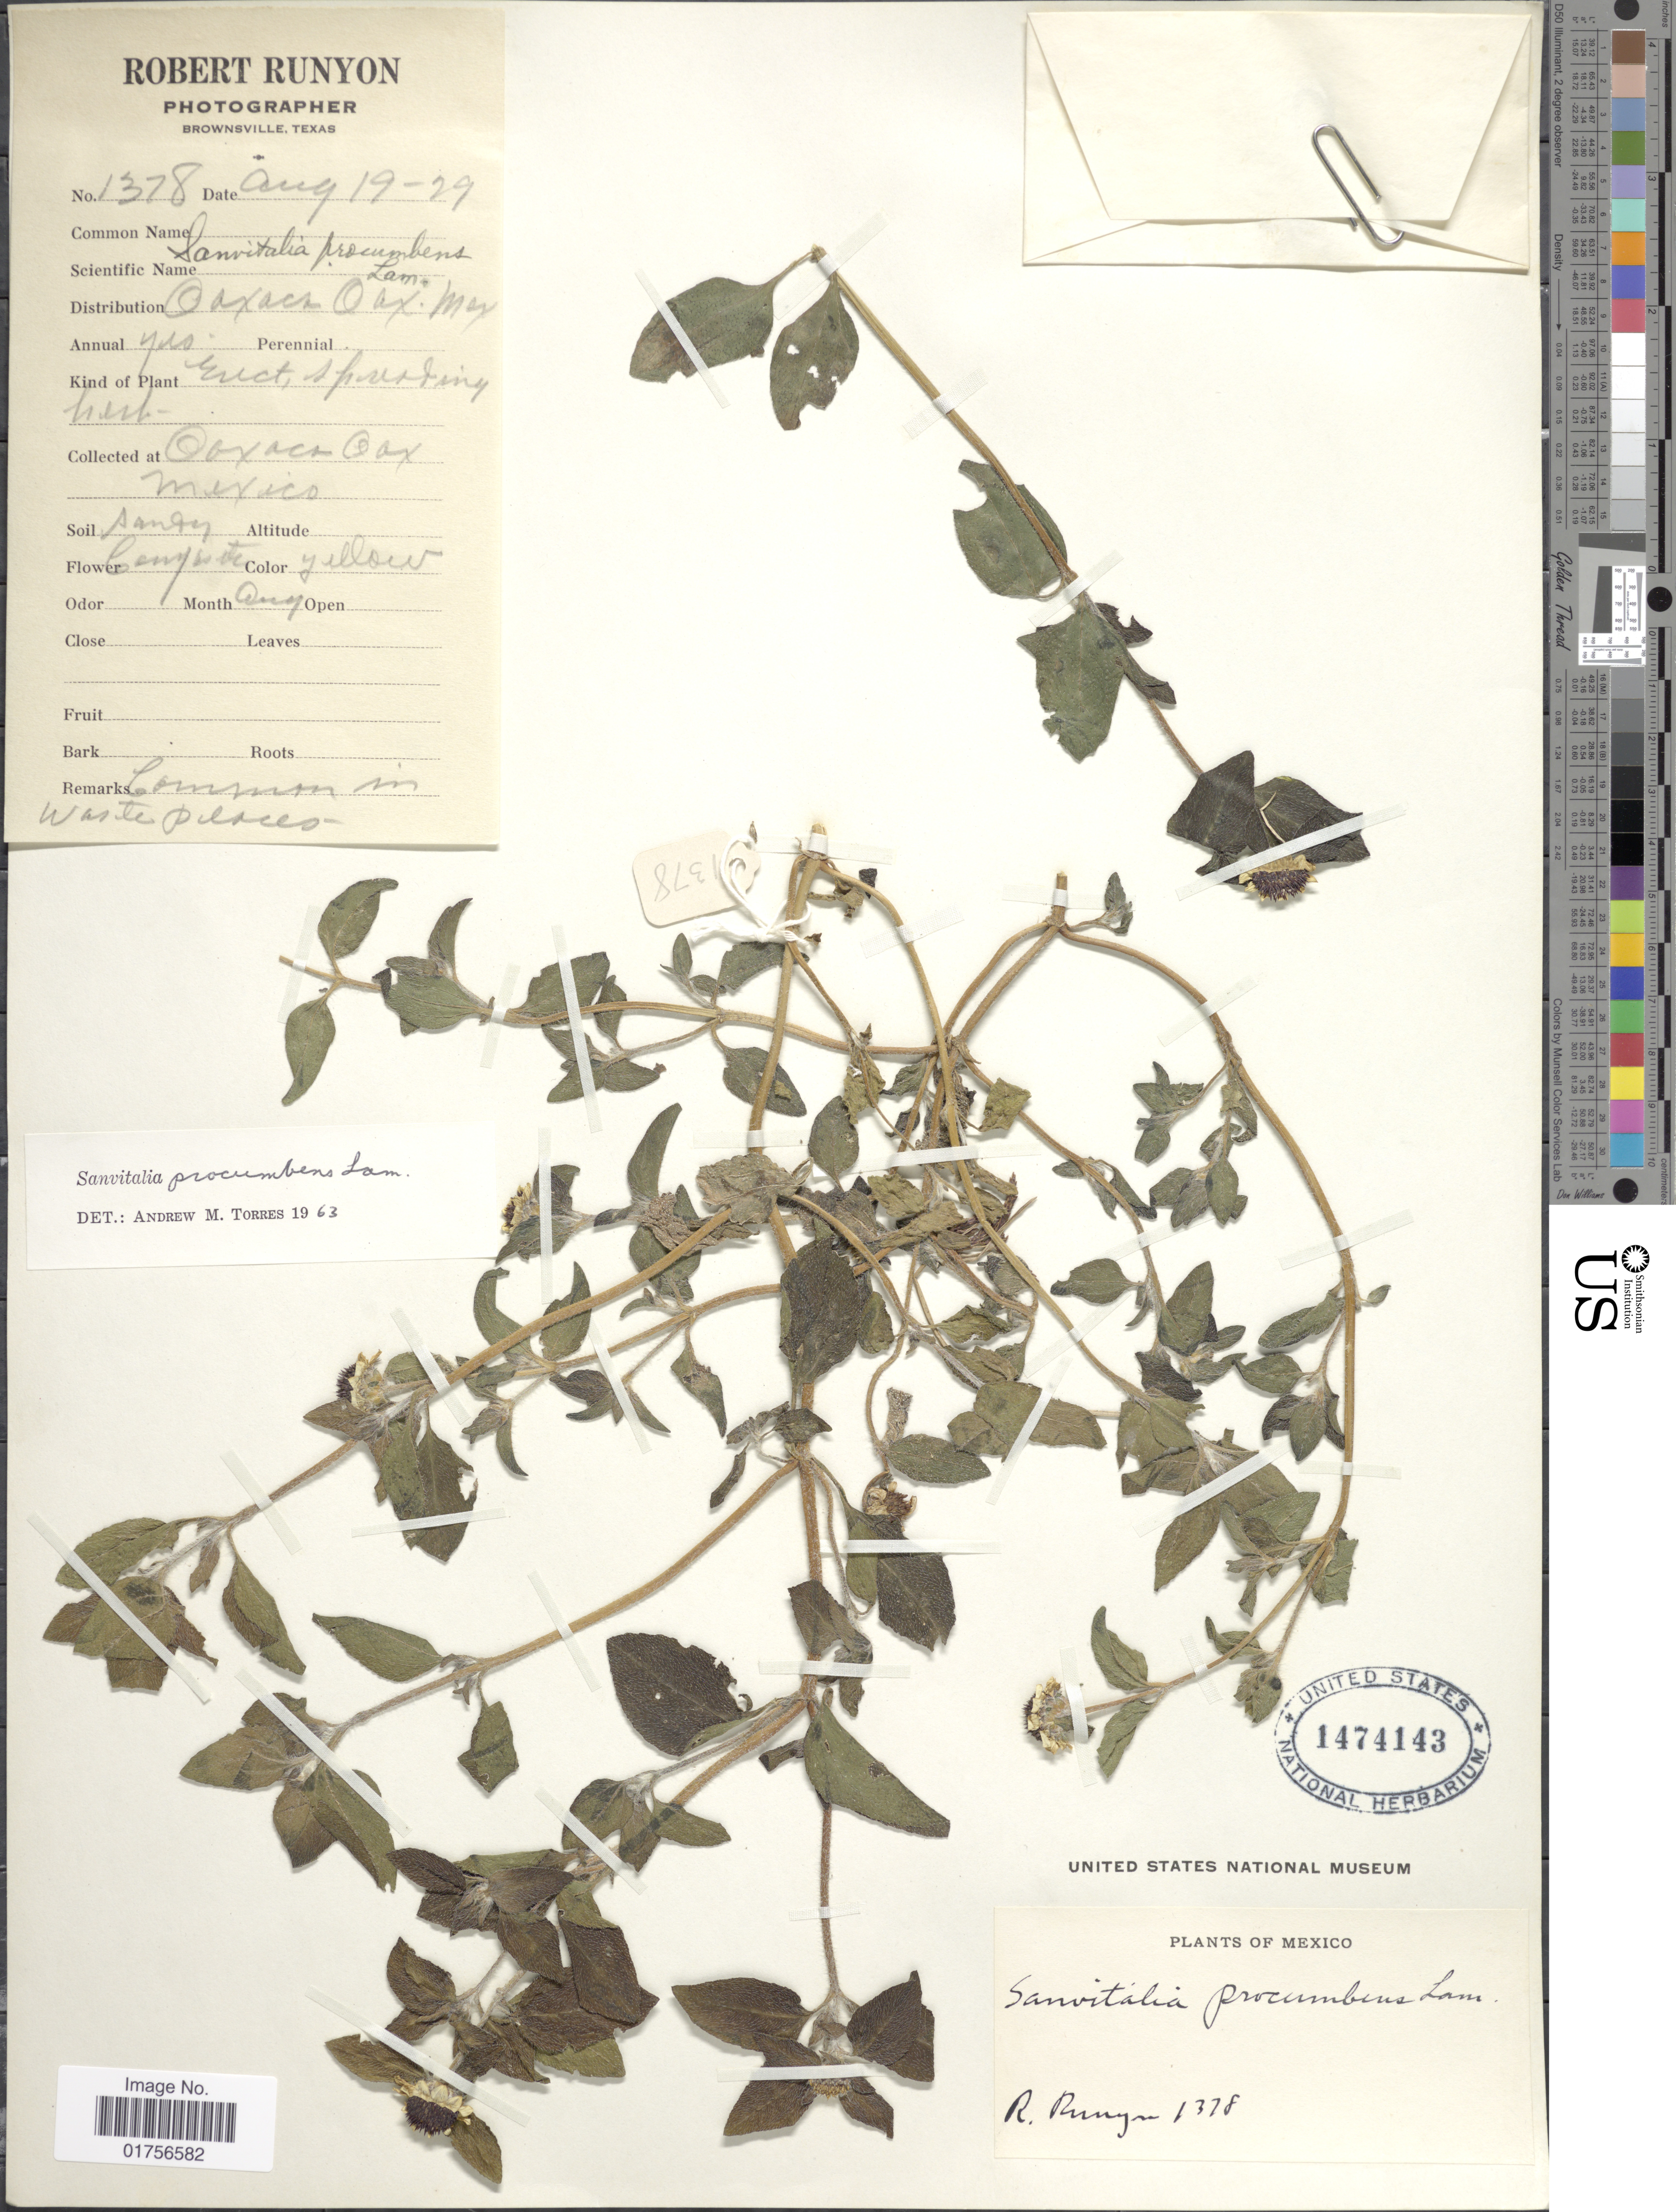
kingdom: Plantae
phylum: Tracheophyta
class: Magnoliopsida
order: Asterales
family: Asteraceae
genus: Sanvitalia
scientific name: Sanvitalia procumbens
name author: Lam.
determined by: Skibicki, Samuel V.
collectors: R. Runyon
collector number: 1378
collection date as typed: Transcribed d/m/y: 19/8/29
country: Mexico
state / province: Oaxaca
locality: Oaxaca, Mex.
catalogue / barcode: US 1474143